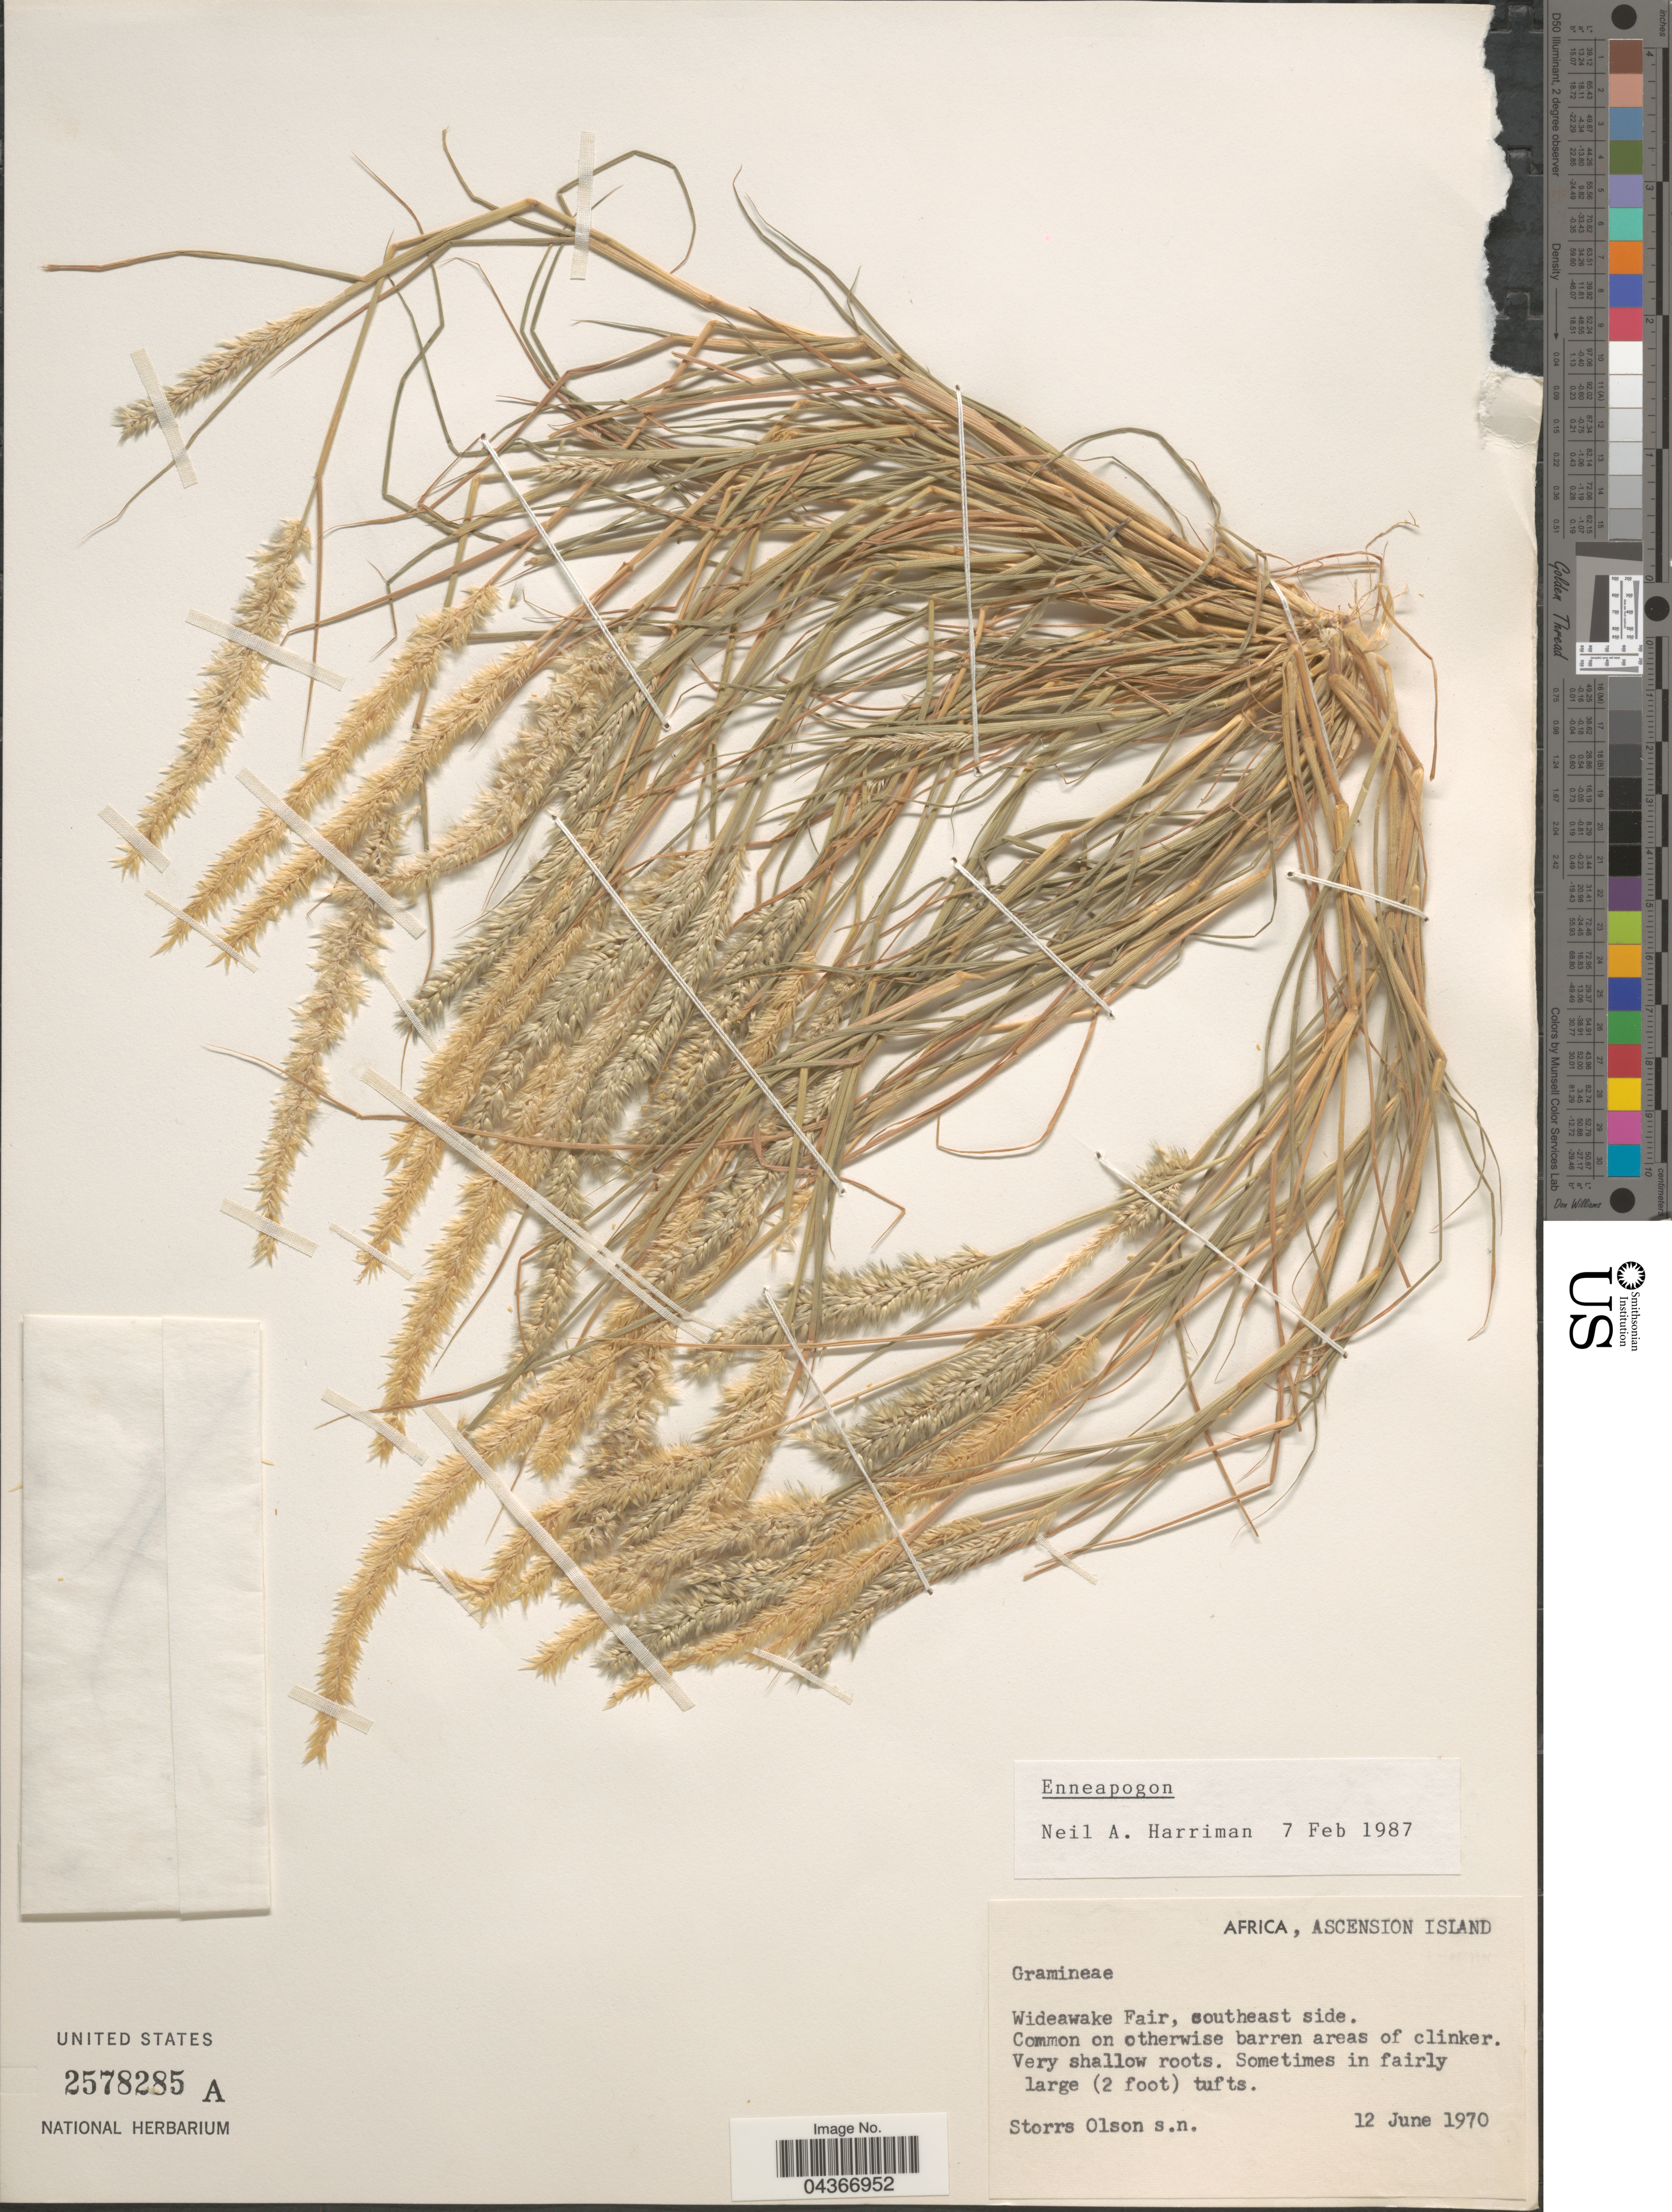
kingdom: Plantae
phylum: Tracheophyta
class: Liliopsida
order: Poales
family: Poaceae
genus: Enneapogon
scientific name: Enneapogon sp.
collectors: S. Olson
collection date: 1970-06-12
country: St. Helena Islands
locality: Ascension Island. Wideawake Fair, southeast side. Common on otherwise barren areas of clinker.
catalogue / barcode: US 2578285A